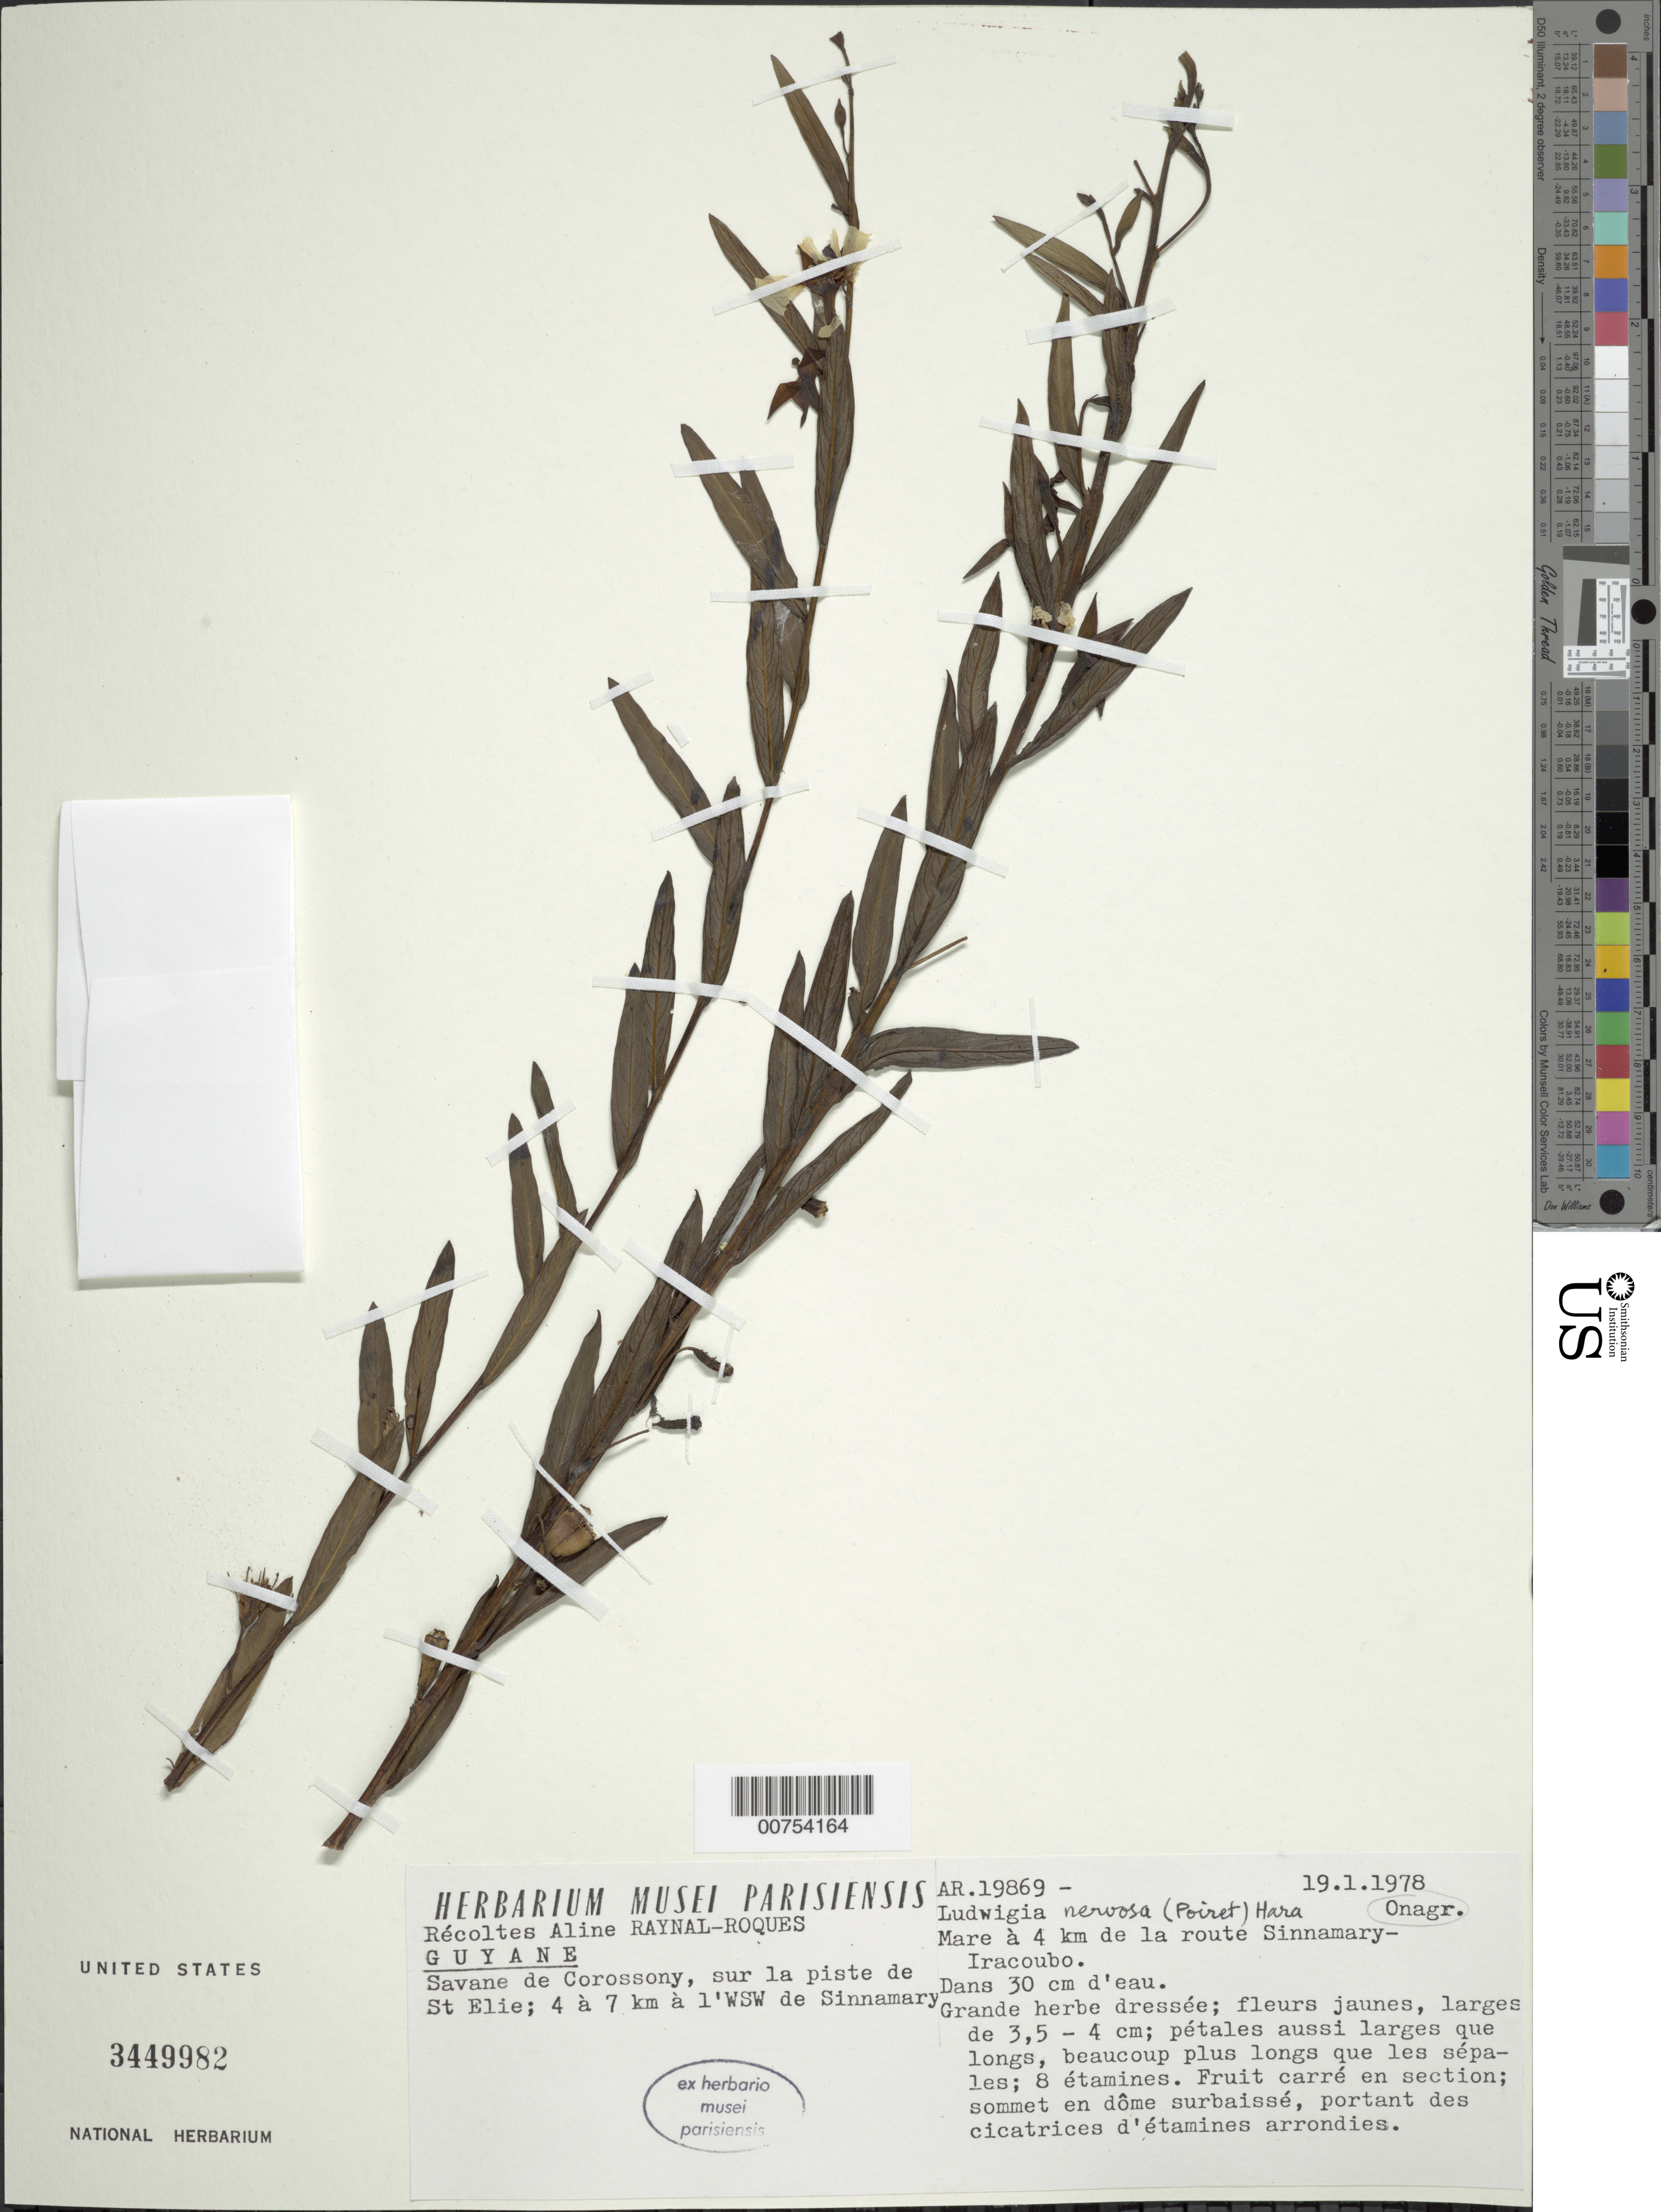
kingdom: Plantae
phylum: Tracheophyta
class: Magnoliopsida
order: Myrtales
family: Onagraceae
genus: Ludwigia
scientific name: Ludwigia nervosa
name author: (Poir.) H. Hara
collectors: A. M. Raynal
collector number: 19869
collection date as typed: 19-Jan-78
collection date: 1978-01-19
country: French Guiana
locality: Savane de Corossony, Piste de Saint-Élie, 4 km de la route Sinnamary-Iracoubo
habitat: Pond, in 30 cm deep water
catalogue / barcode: US 3449982